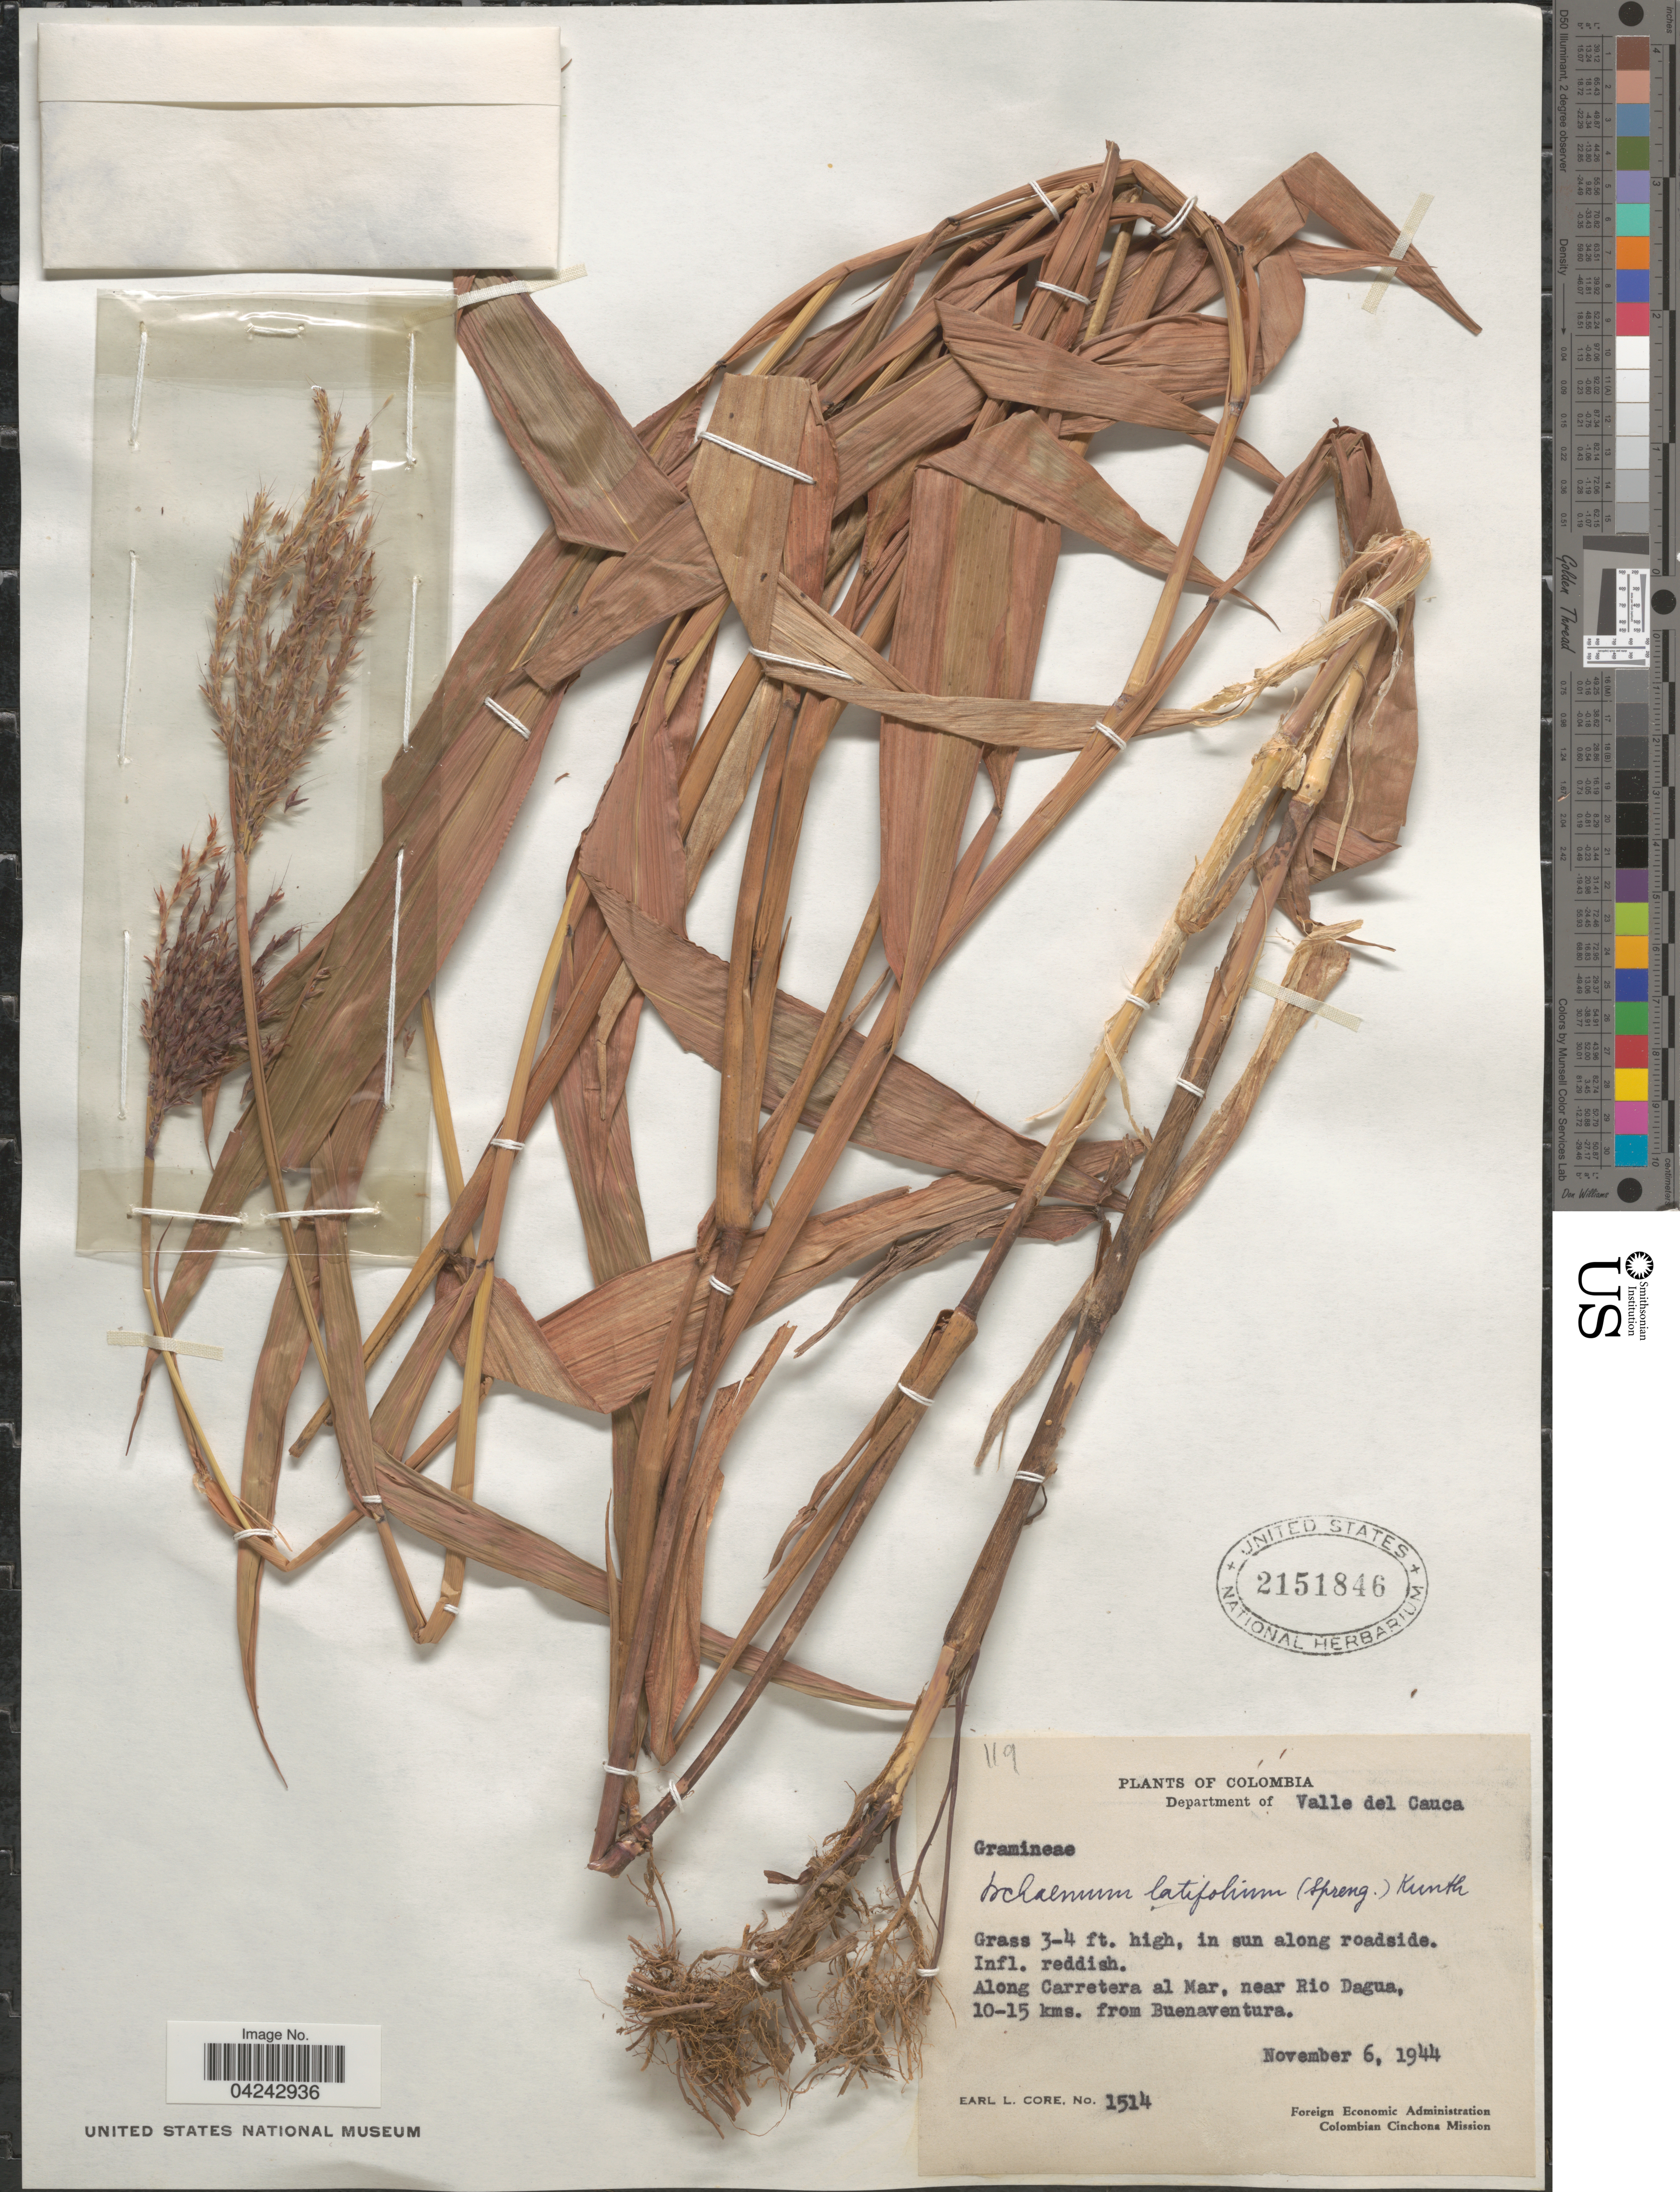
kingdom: Plantae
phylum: Tracheophyta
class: Liliopsida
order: Poales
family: Poaceae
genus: Ischaemum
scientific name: Ischaemum latifolium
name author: (Spreng.) Kunth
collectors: E. L. Core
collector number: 1514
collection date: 1944-11-06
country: Colombia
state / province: Valle del Cauca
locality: Department of Valle del Cauca. Along Carretera al Mar, near Rio Dagua, 10-15 kms. from Buenaventura. Foreign Economic Administration Colombian Cinchona Mission.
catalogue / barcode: US 2151846